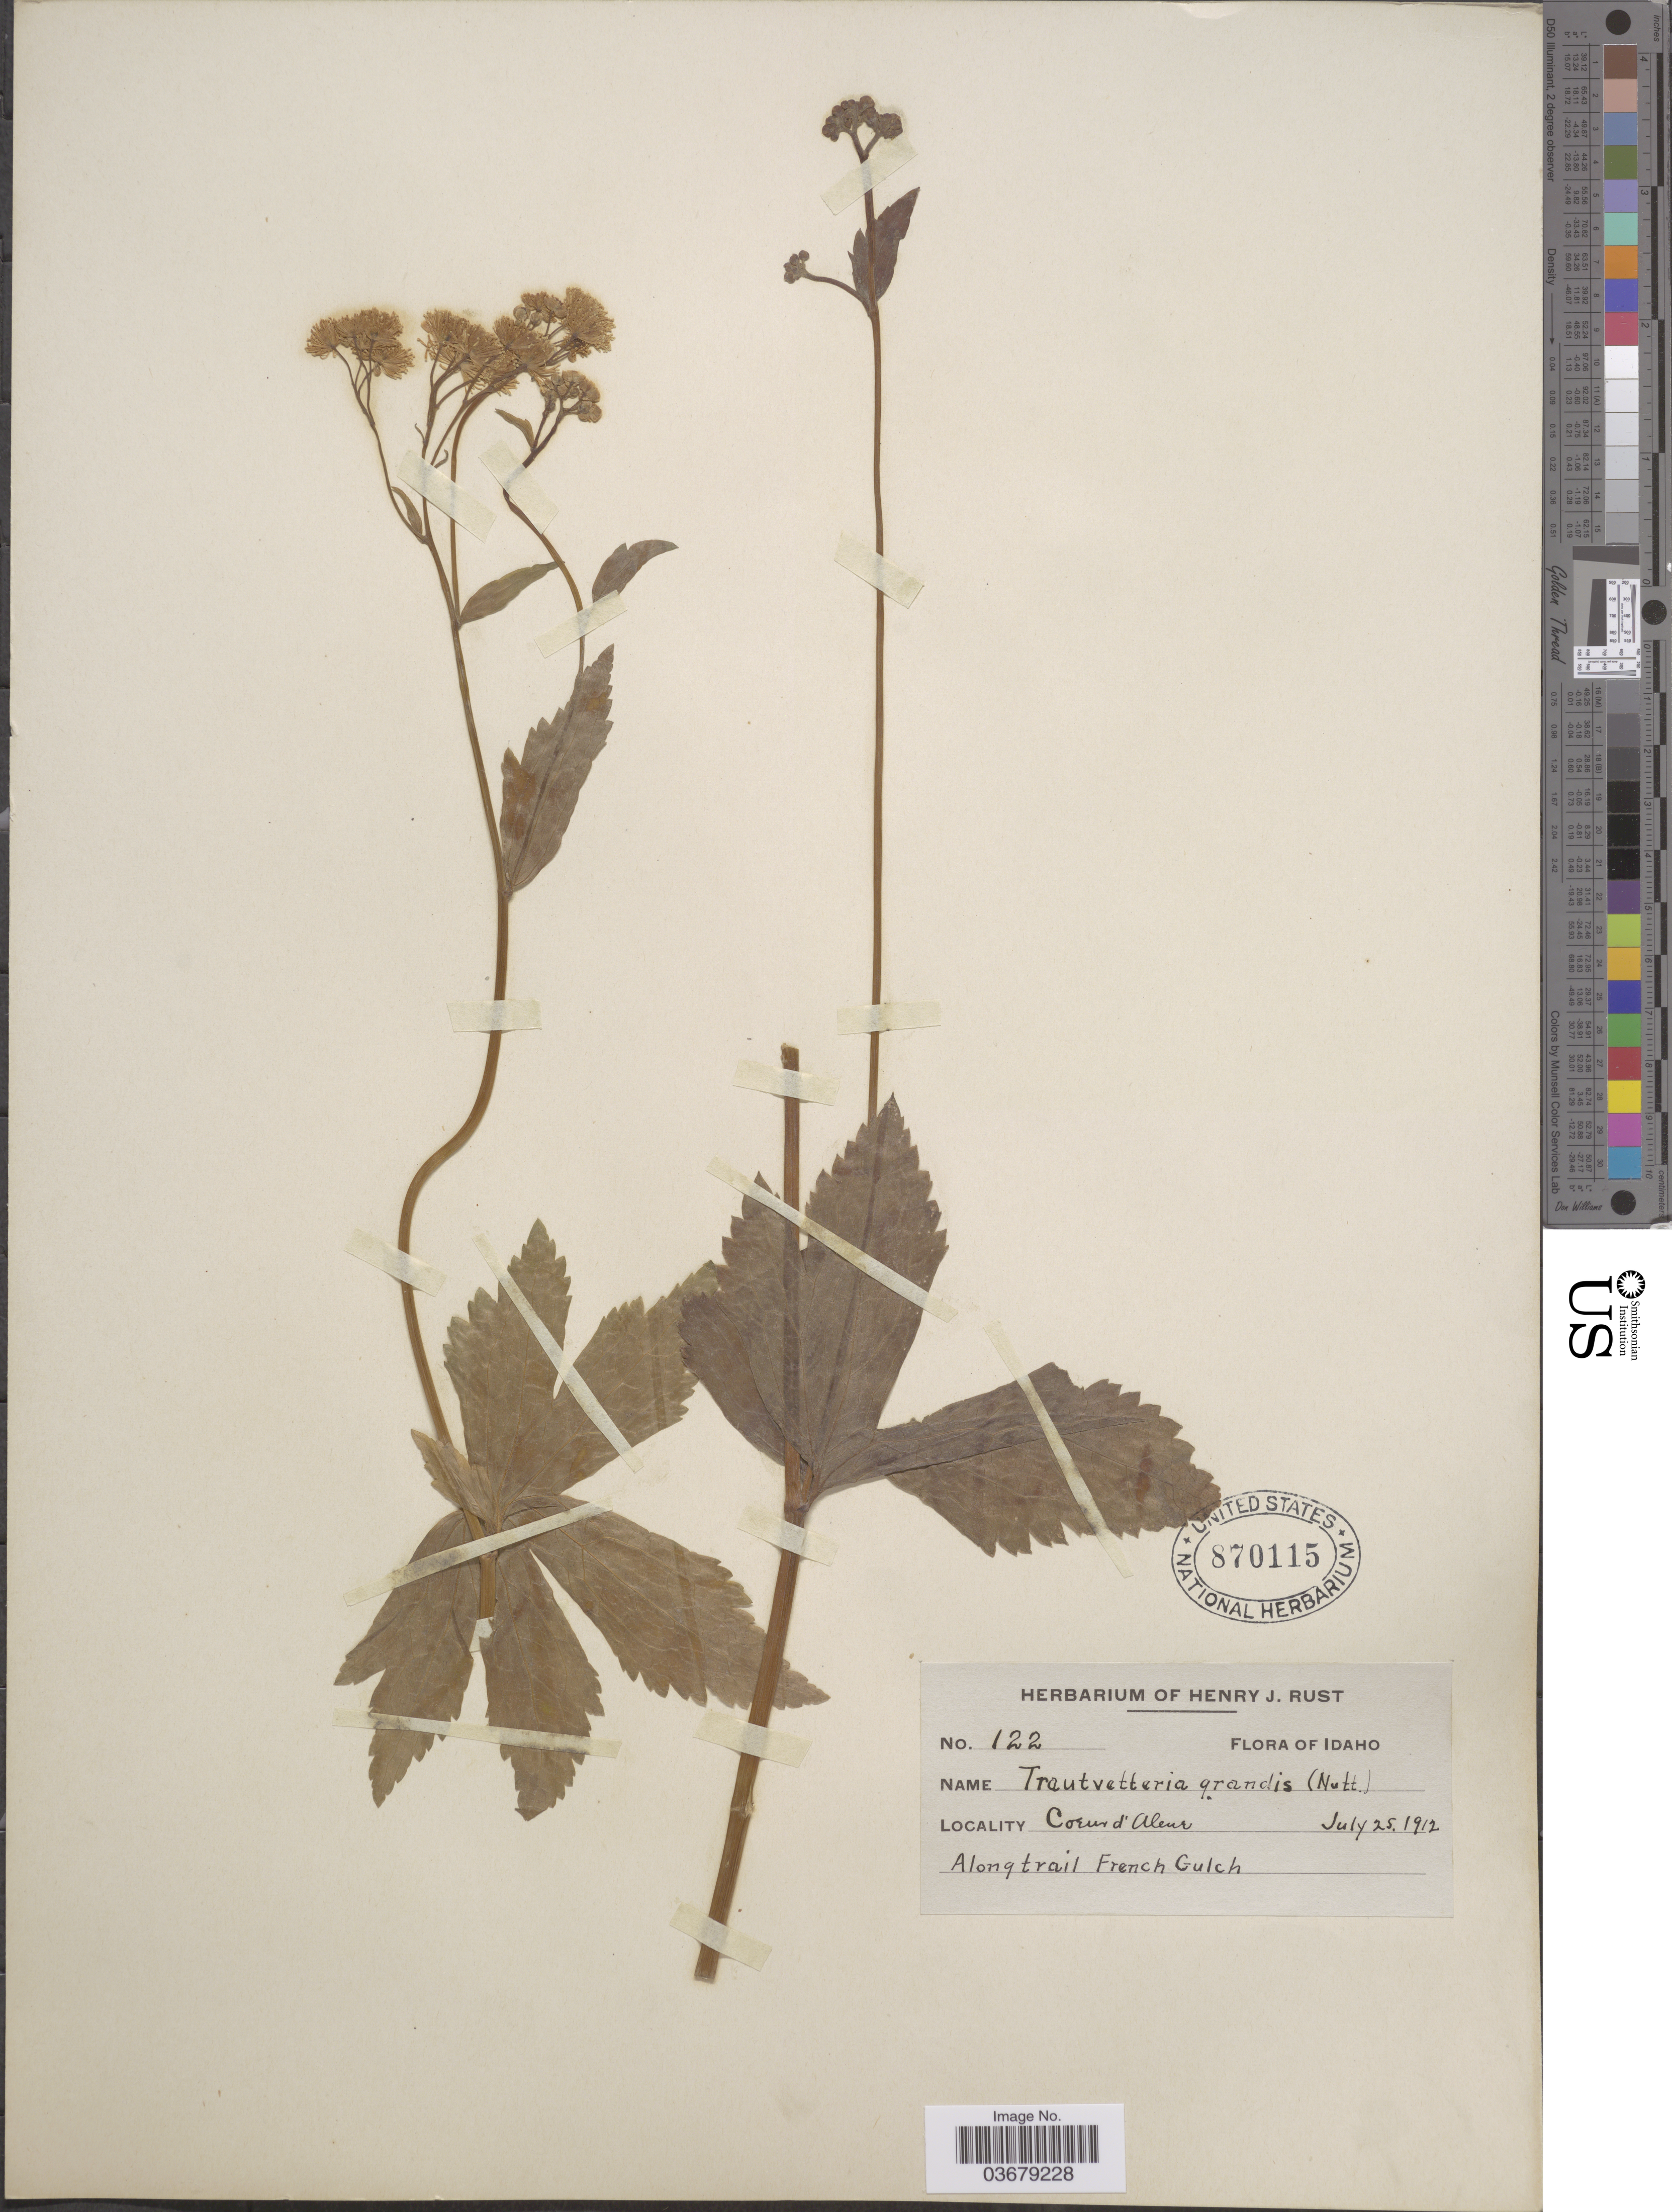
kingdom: Plantae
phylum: Tracheophyta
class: Magnoliopsida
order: Ranunculales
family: Ranunculaceae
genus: Trautvetteria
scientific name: Trautvetteria caroliniensis var. grandis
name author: (Water) Vail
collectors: ex herb. Henry J. Rust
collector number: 122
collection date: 1912-07-25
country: United States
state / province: Idaho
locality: Coeur d'Alene. Along trail French Gulch.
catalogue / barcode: US 870115